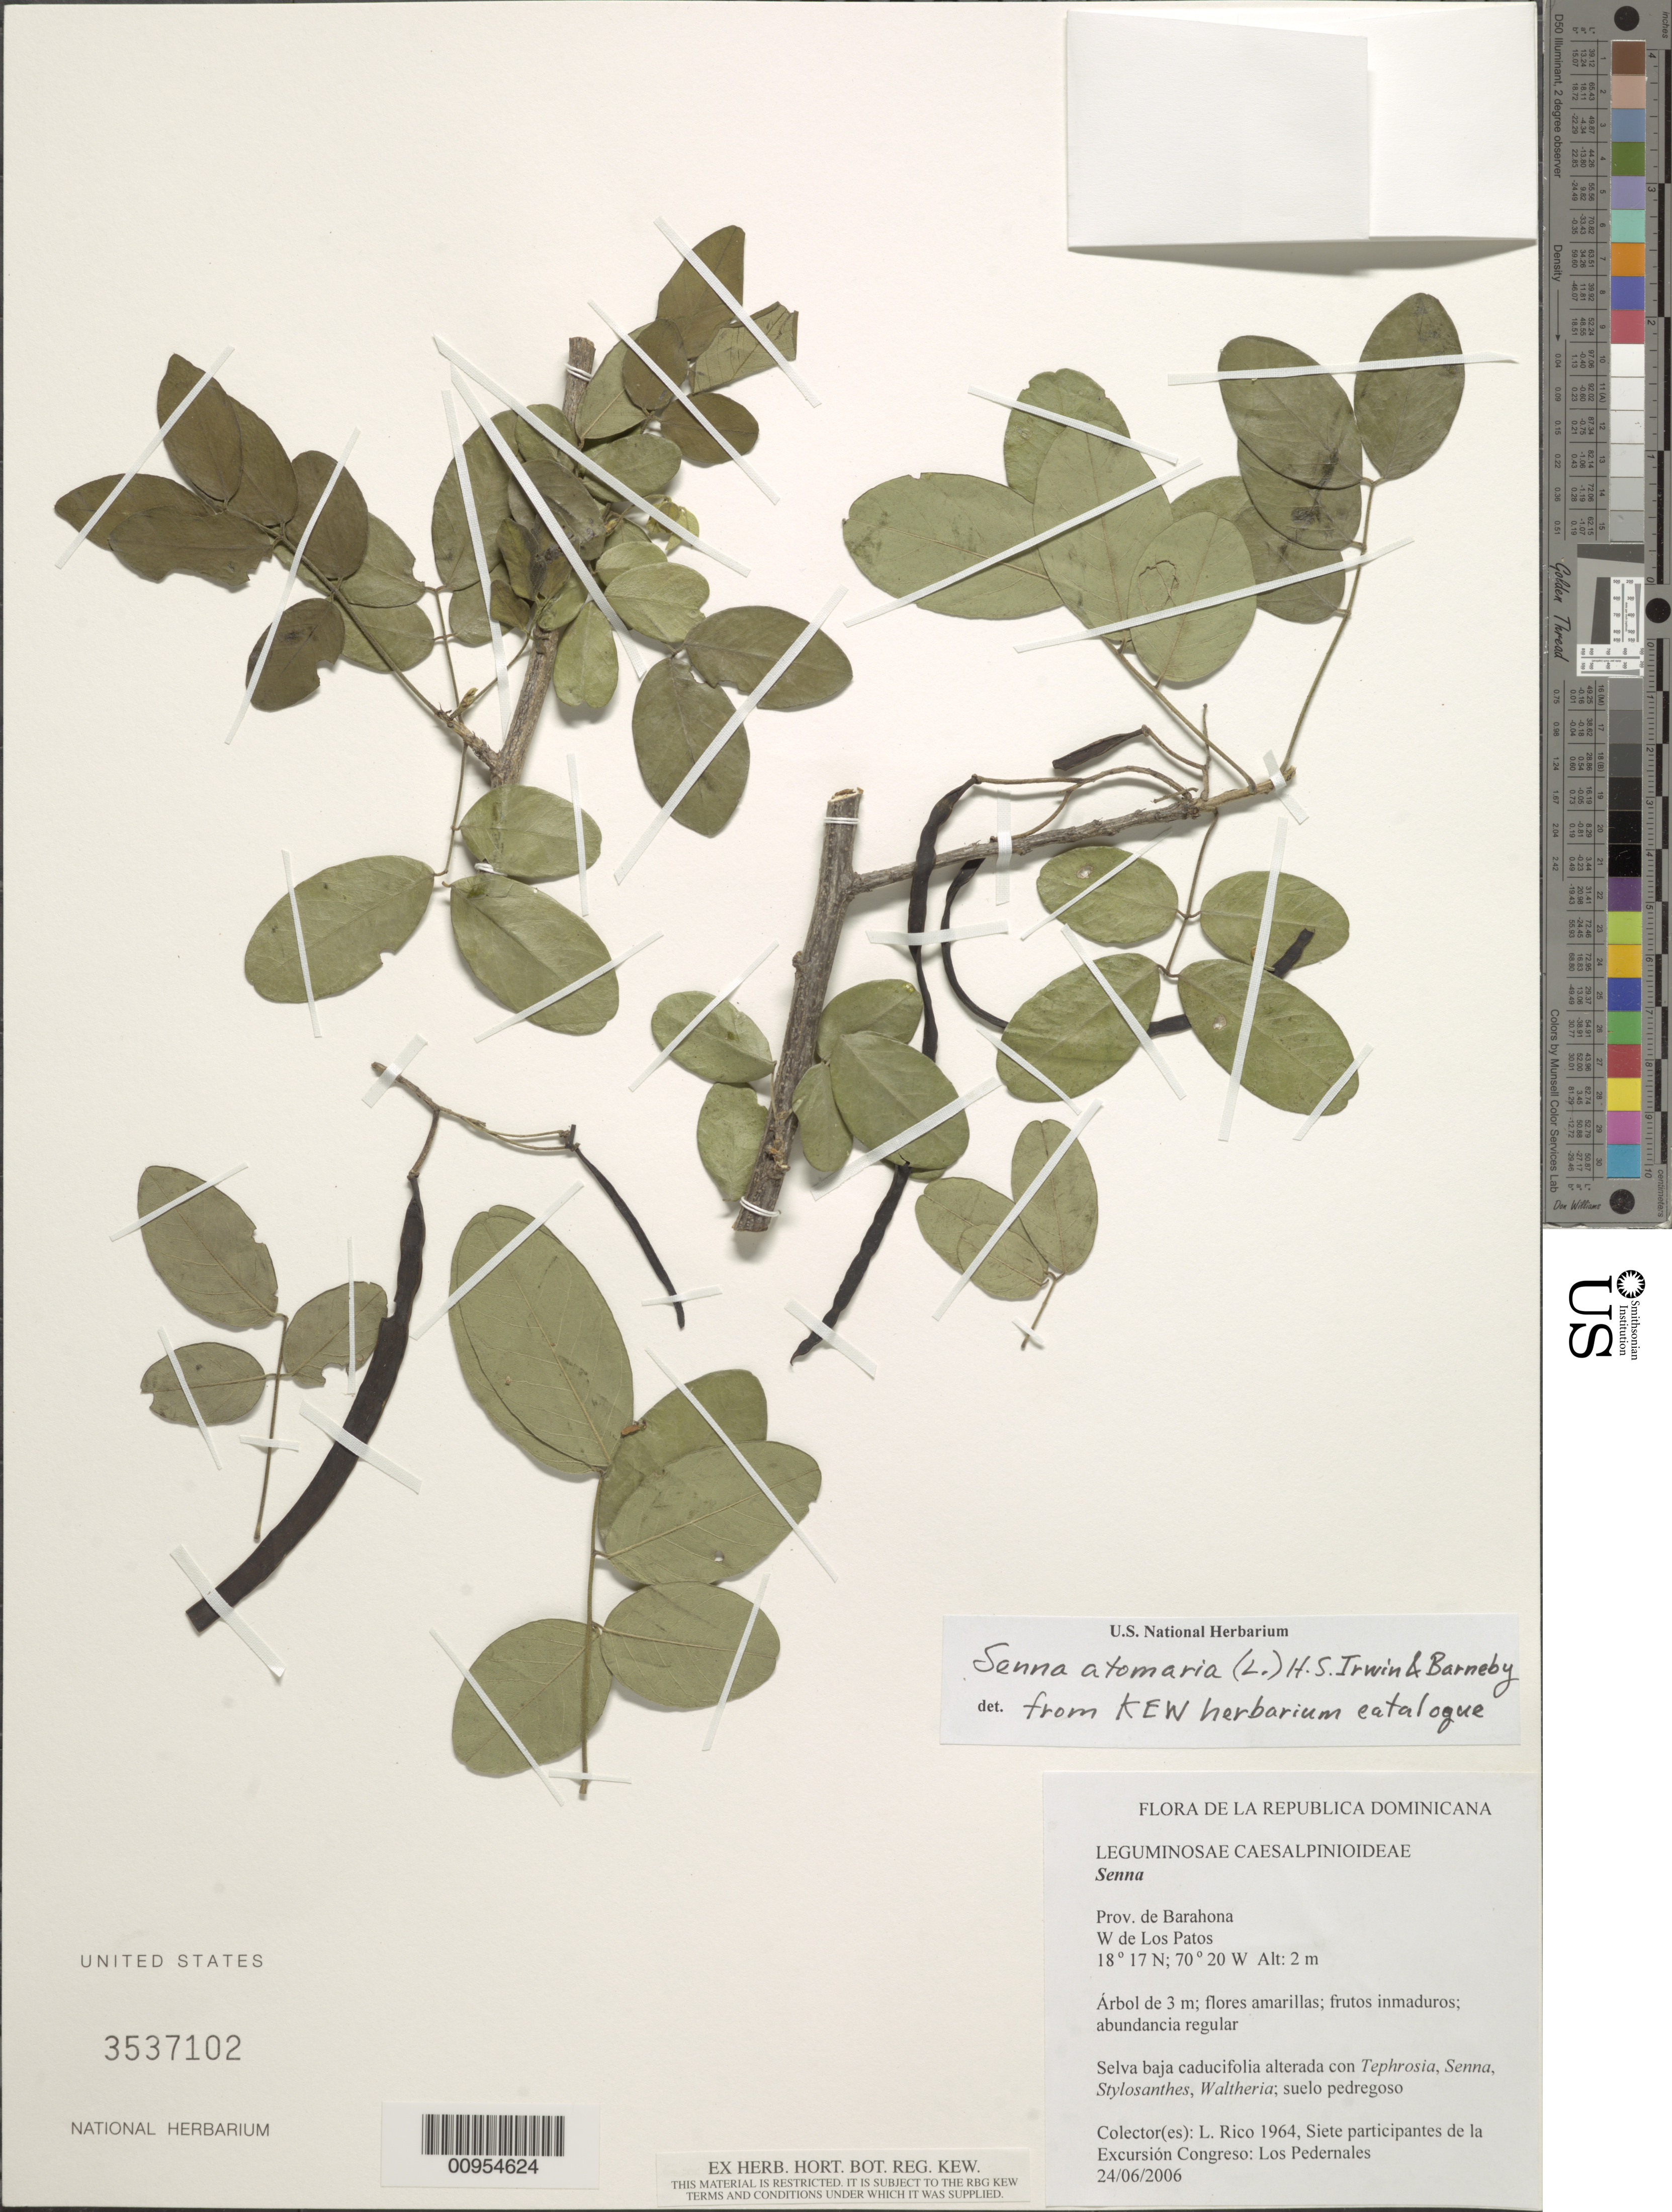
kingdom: Plantae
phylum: Tracheophyta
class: Magnoliopsida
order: Fabales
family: Fabaceae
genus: Senna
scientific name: Senna atomaria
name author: (L.) H.S. Irwin & Barneby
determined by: ex Herb. Kew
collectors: M. Rico Arce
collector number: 1964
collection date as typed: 24 Jun 2006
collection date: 2006-06-24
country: Dominican Republic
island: Hispaniola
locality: Prov. de Barahona: W de Los Patos.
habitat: Selva baja caducifolia alterada con Tephrosia, Senna, Stylosanthes, Waltheria; suelo pedregoso.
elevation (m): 2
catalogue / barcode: US 3537102